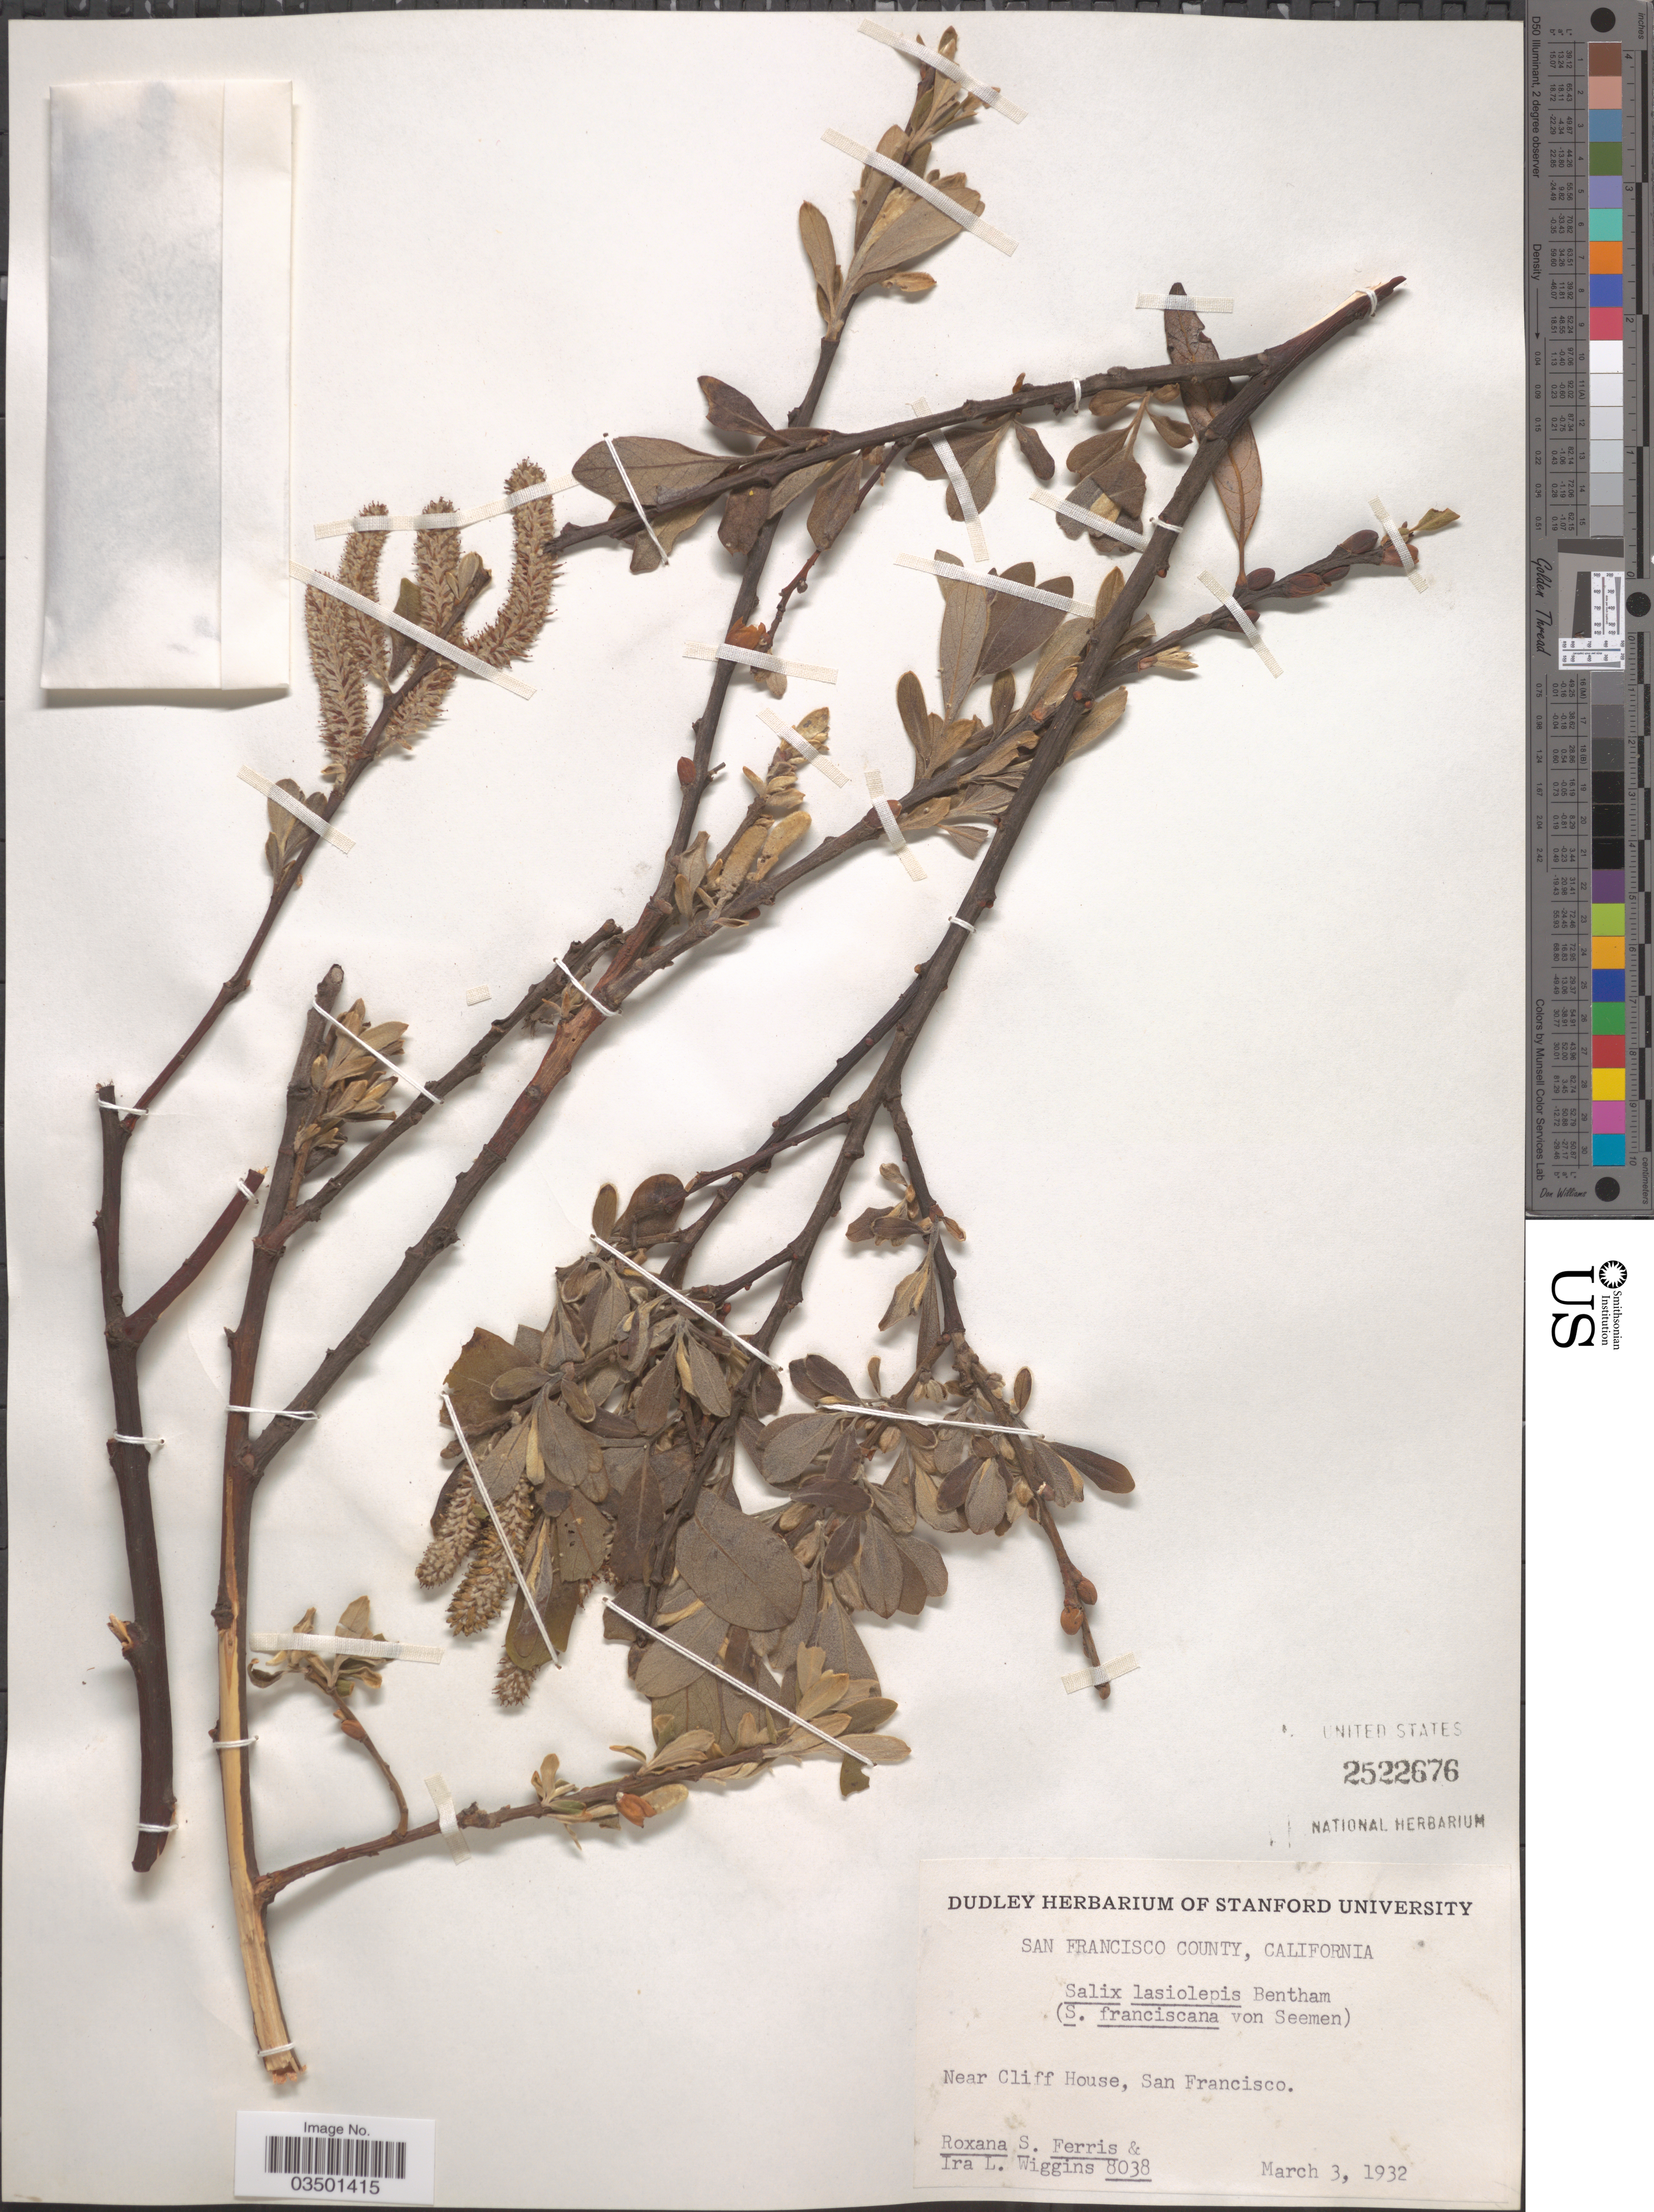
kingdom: Plantae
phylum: Tracheophyta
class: Magnoliopsida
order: Malpighiales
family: Salicaceae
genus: Salix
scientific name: Salix lasiolepis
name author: Benth.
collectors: R. S. Ferris & I. L. Wiggins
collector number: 8038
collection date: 1932-03-03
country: United States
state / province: California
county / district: San Francisco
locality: San Francisco County. Near Cliff House, San Francisco.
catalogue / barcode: US 2522676